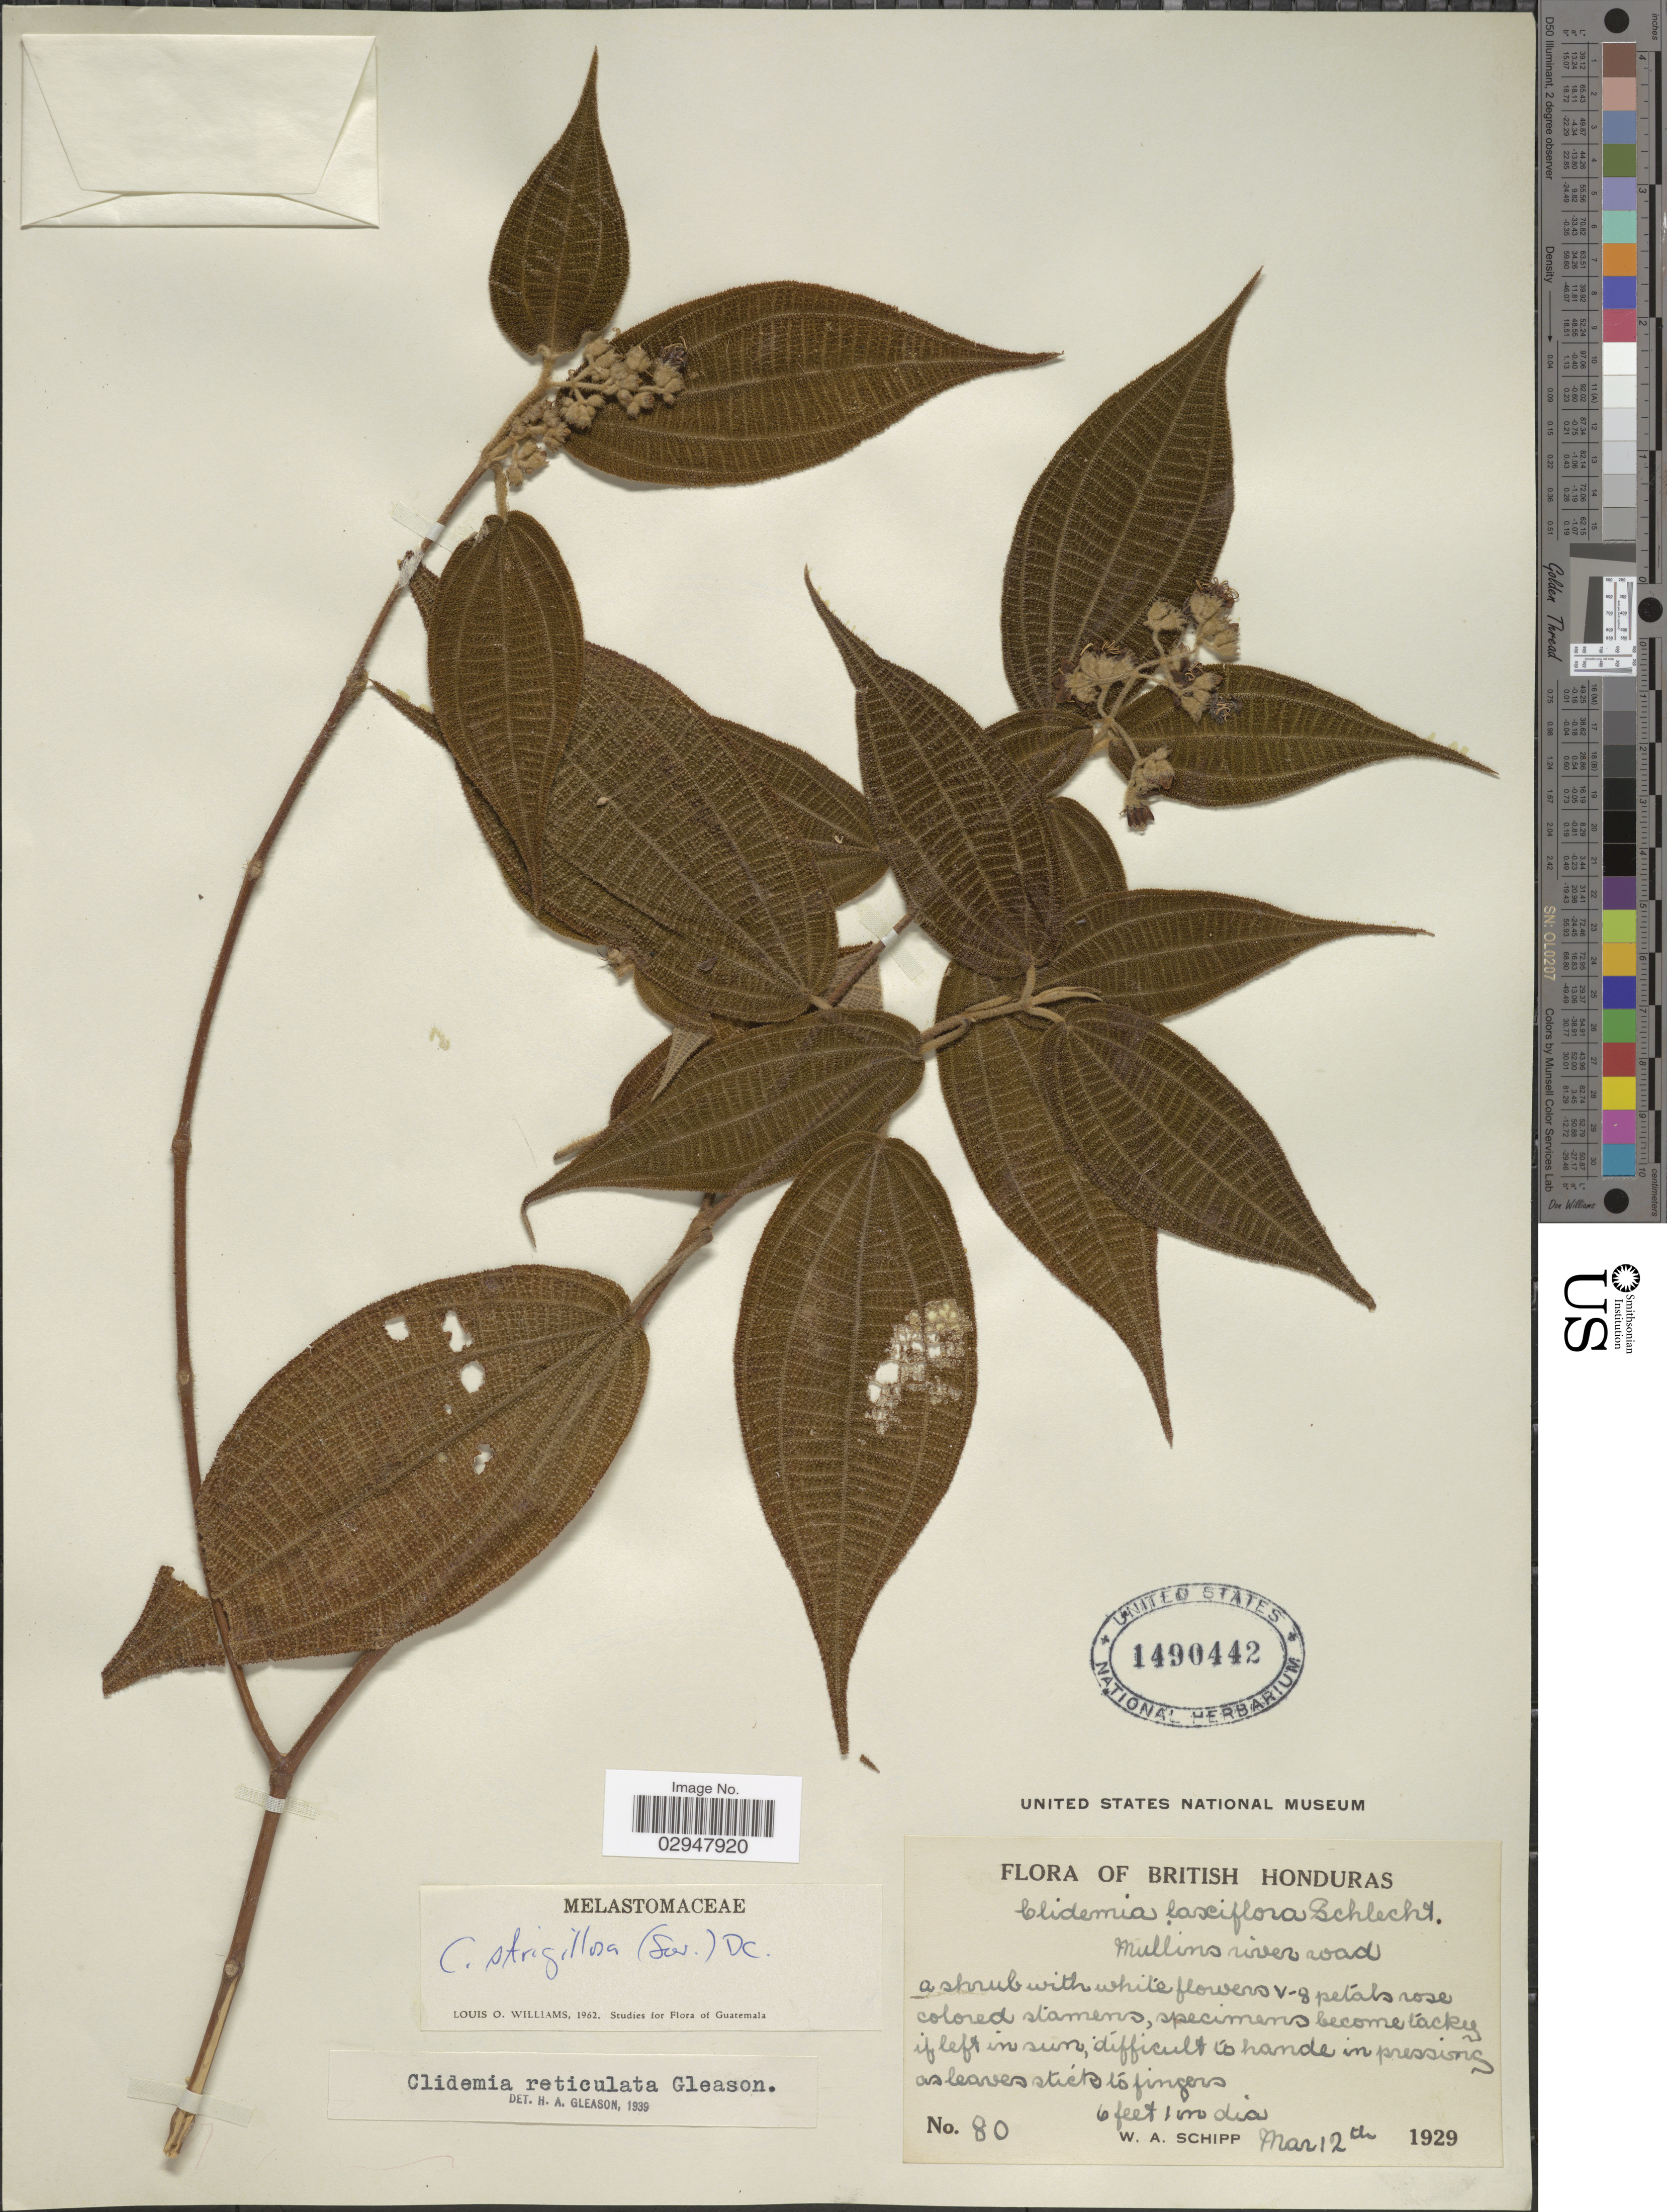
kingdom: Plantae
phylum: Tracheophyta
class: Magnoliopsida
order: Myrtales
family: Melastomataceae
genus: Clidemia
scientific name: Clidemia novemnervia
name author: (DC.) Triana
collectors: W. Schipp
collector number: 80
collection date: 1929-03-12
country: Belize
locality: British Honduras, Mullins river road.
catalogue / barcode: US 1490442